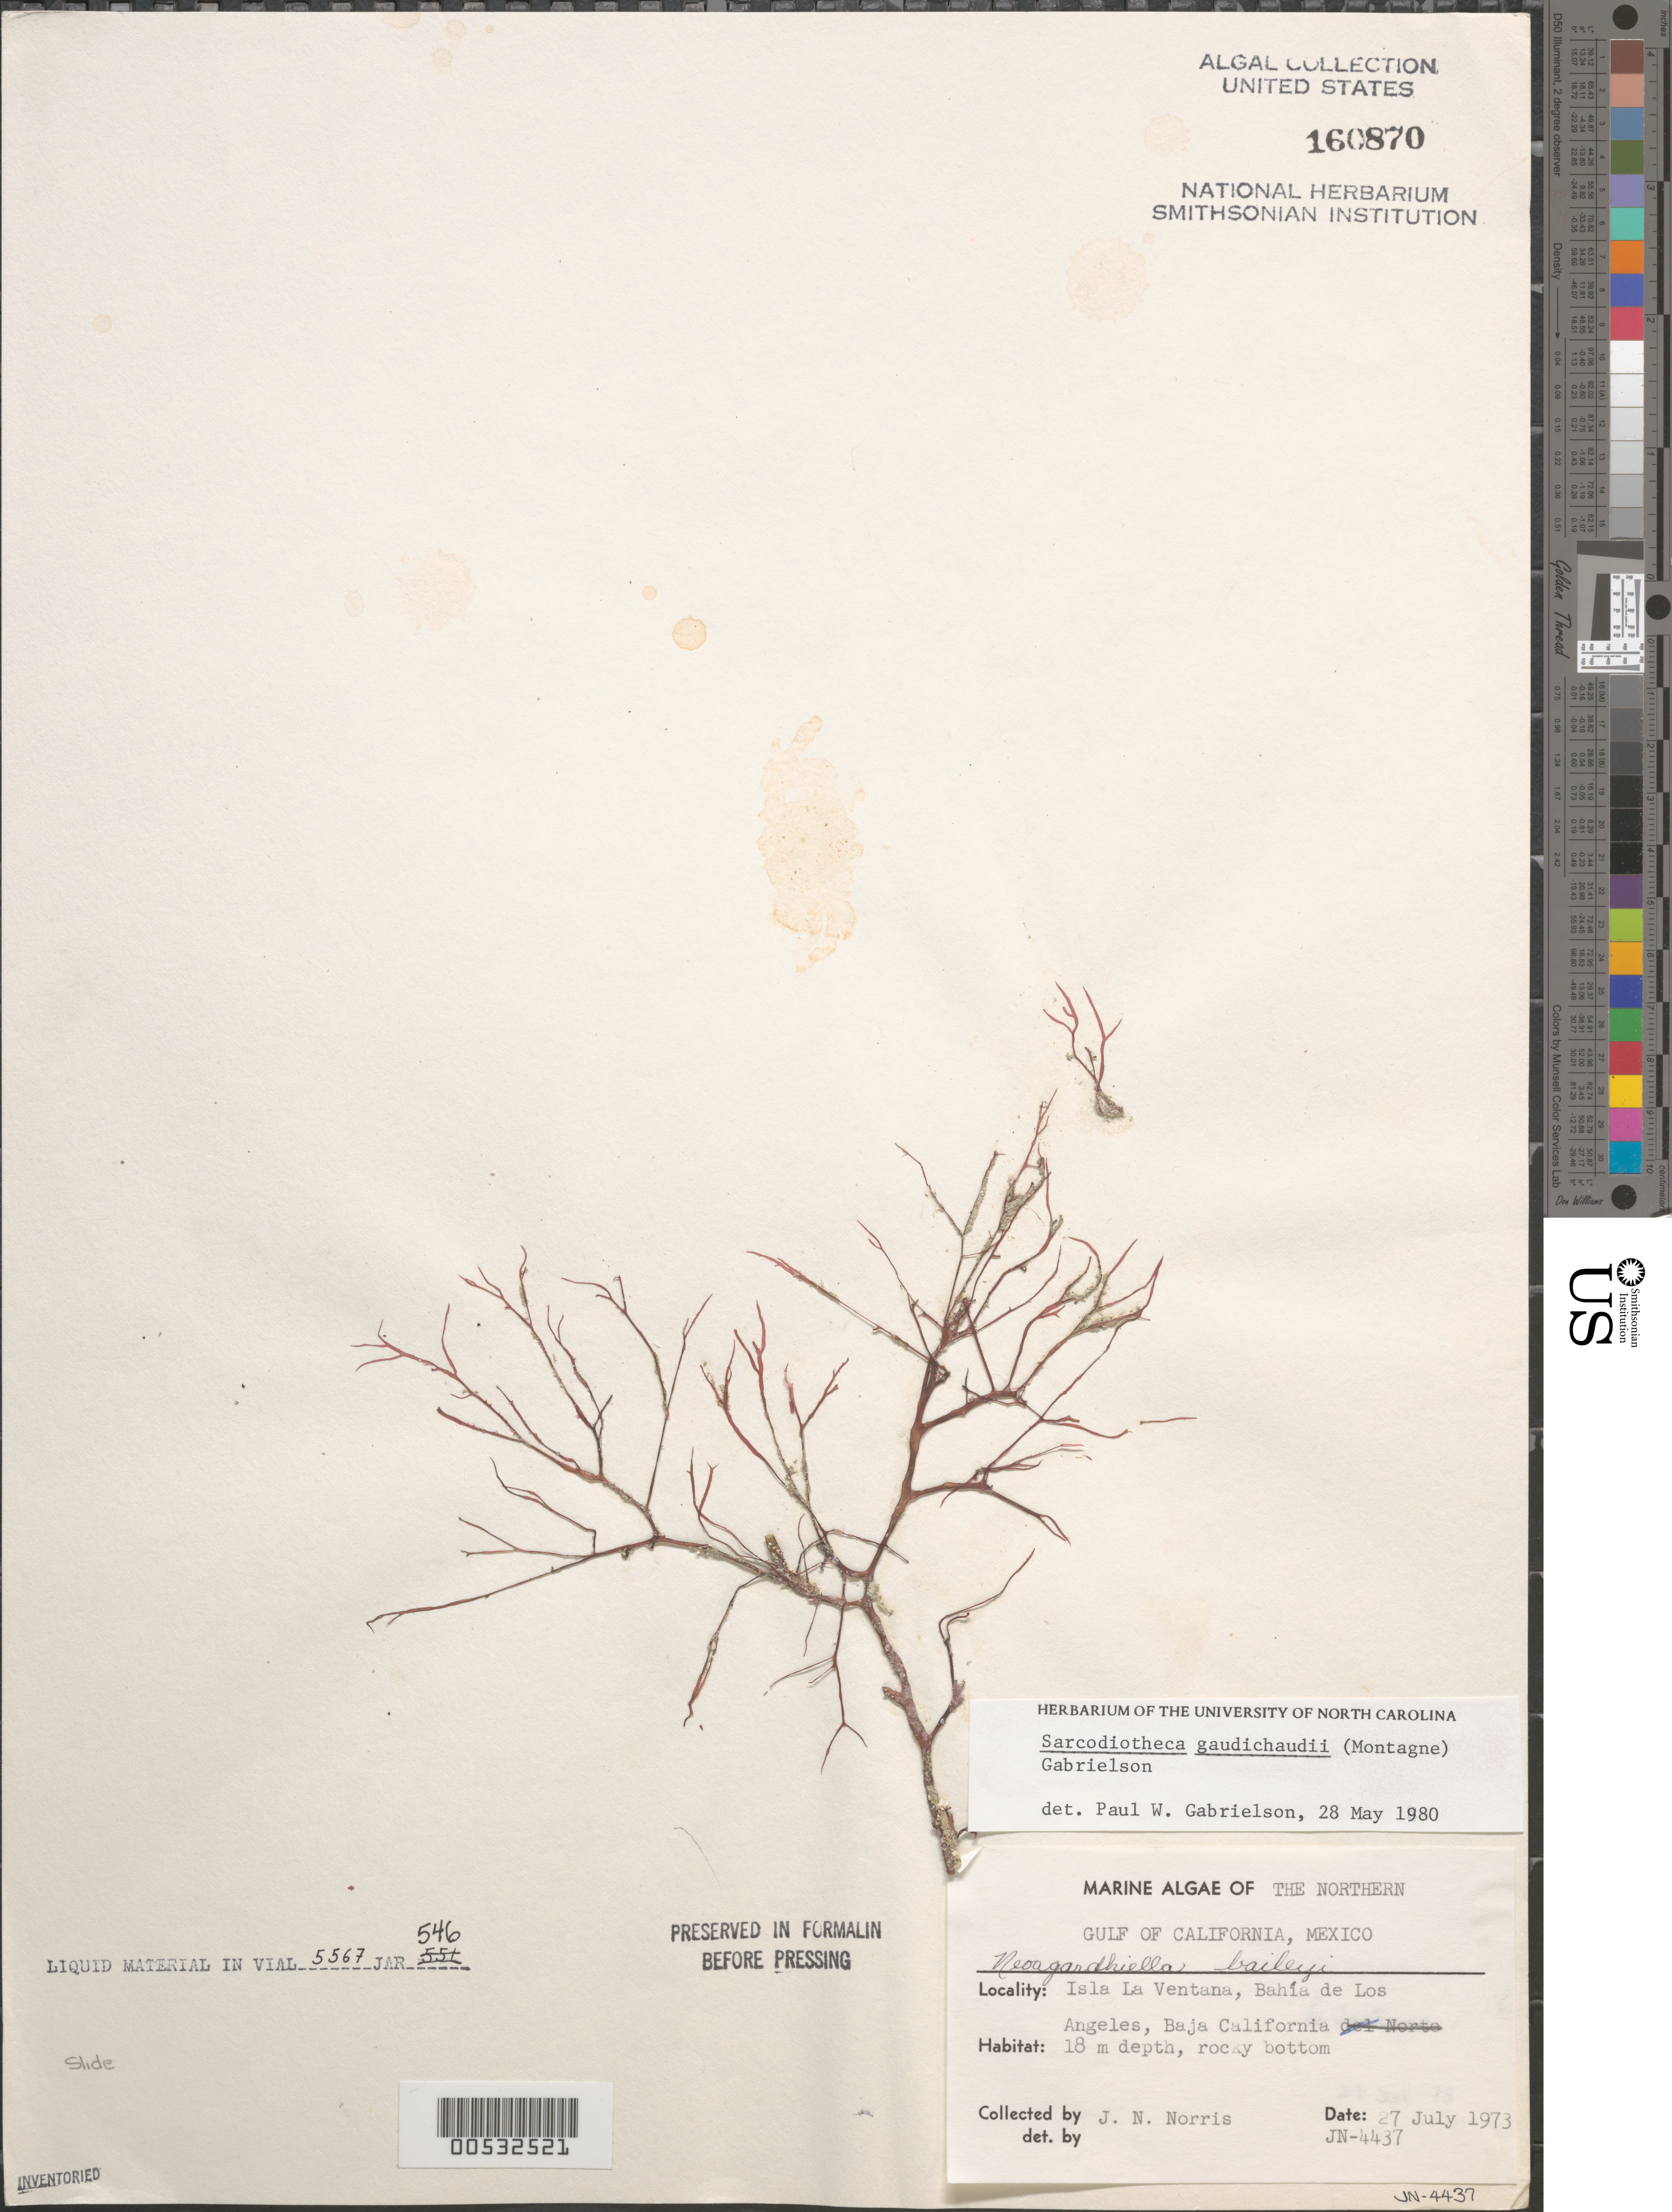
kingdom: Plantae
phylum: Rhodophyta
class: Florideophyceae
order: Gigartinales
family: Solieriaceae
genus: Sarcodiotheca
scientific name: Sarcodiotheca gaudichaudii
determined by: Gabrielson, P. W.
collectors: J. N. Norris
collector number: JN-4437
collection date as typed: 27 Jul 1973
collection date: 1973-07-27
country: Mexico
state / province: Baja California Norte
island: Isla la Ventana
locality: Bahia de los Angeles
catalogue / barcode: US 160870